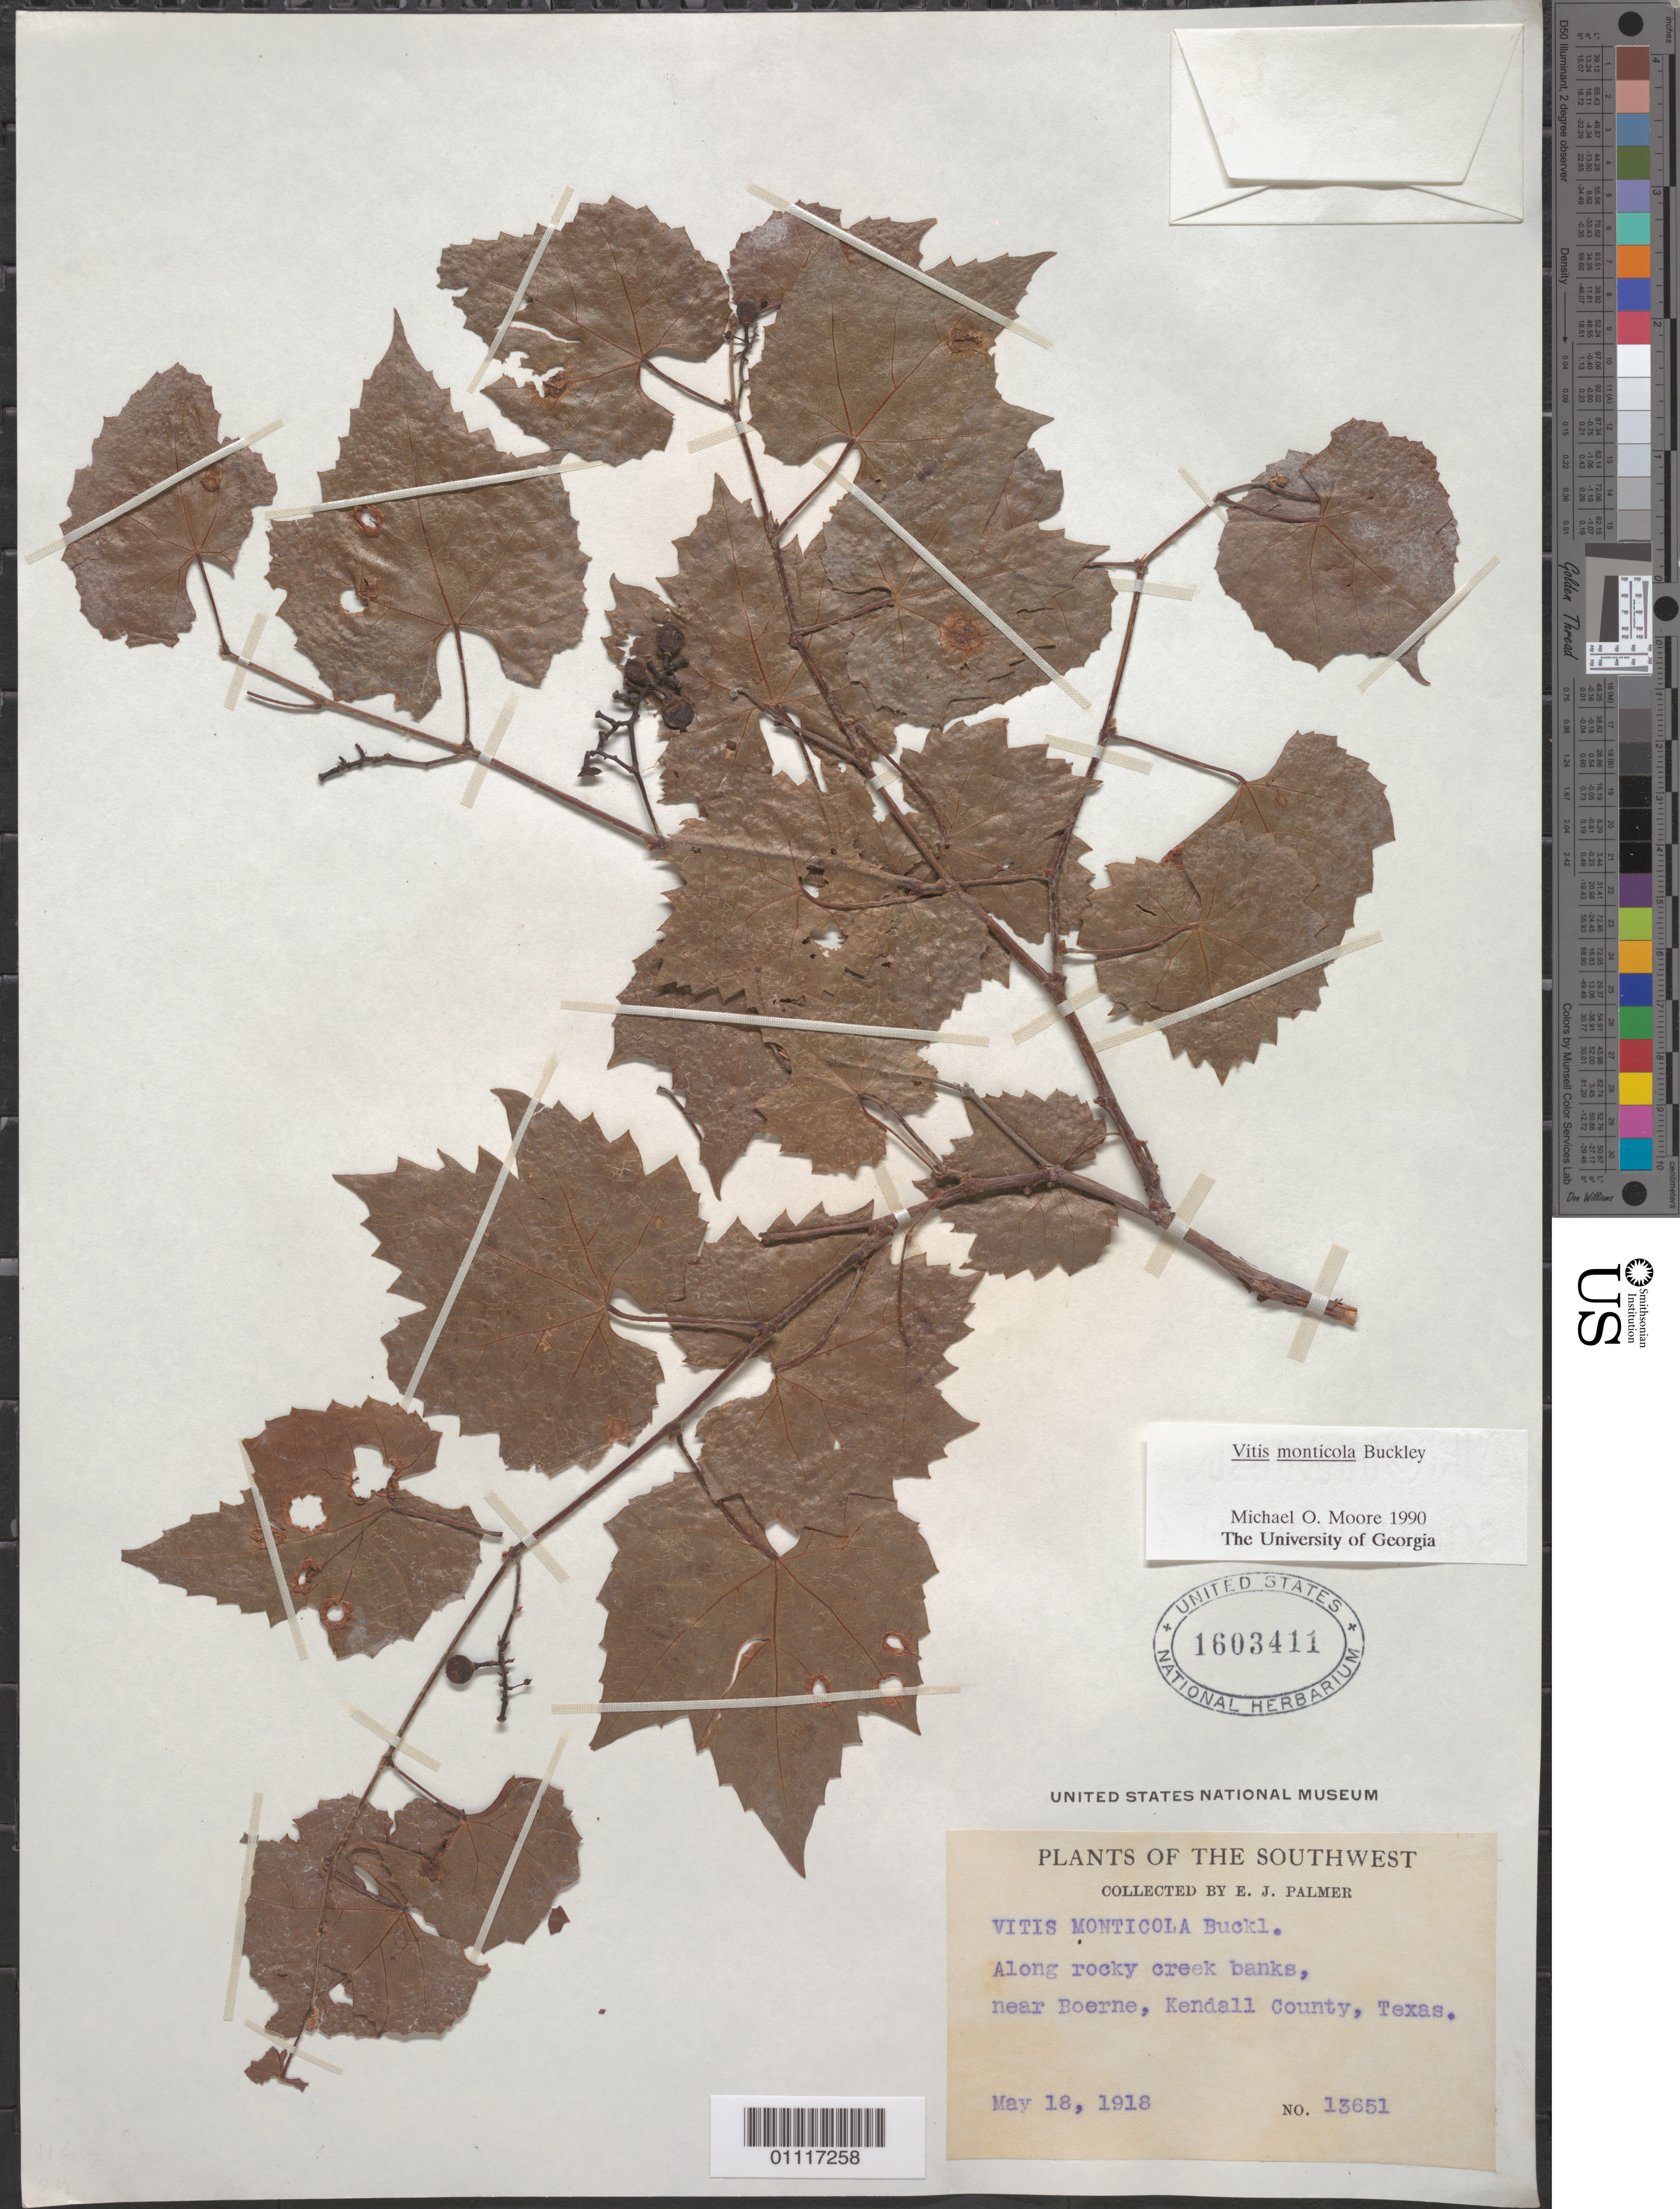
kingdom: Plantae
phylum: Tracheophyta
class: Magnoliopsida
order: Vitales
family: Vitaceae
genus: Vitis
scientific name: Vitis monticola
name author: Buckley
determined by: Moore, M. O.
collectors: J. E. Palmér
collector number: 13651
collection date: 1918-05-18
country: United States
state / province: Texas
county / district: Kendall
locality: near Boerne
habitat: along rocky creek banks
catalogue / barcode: US 1603411